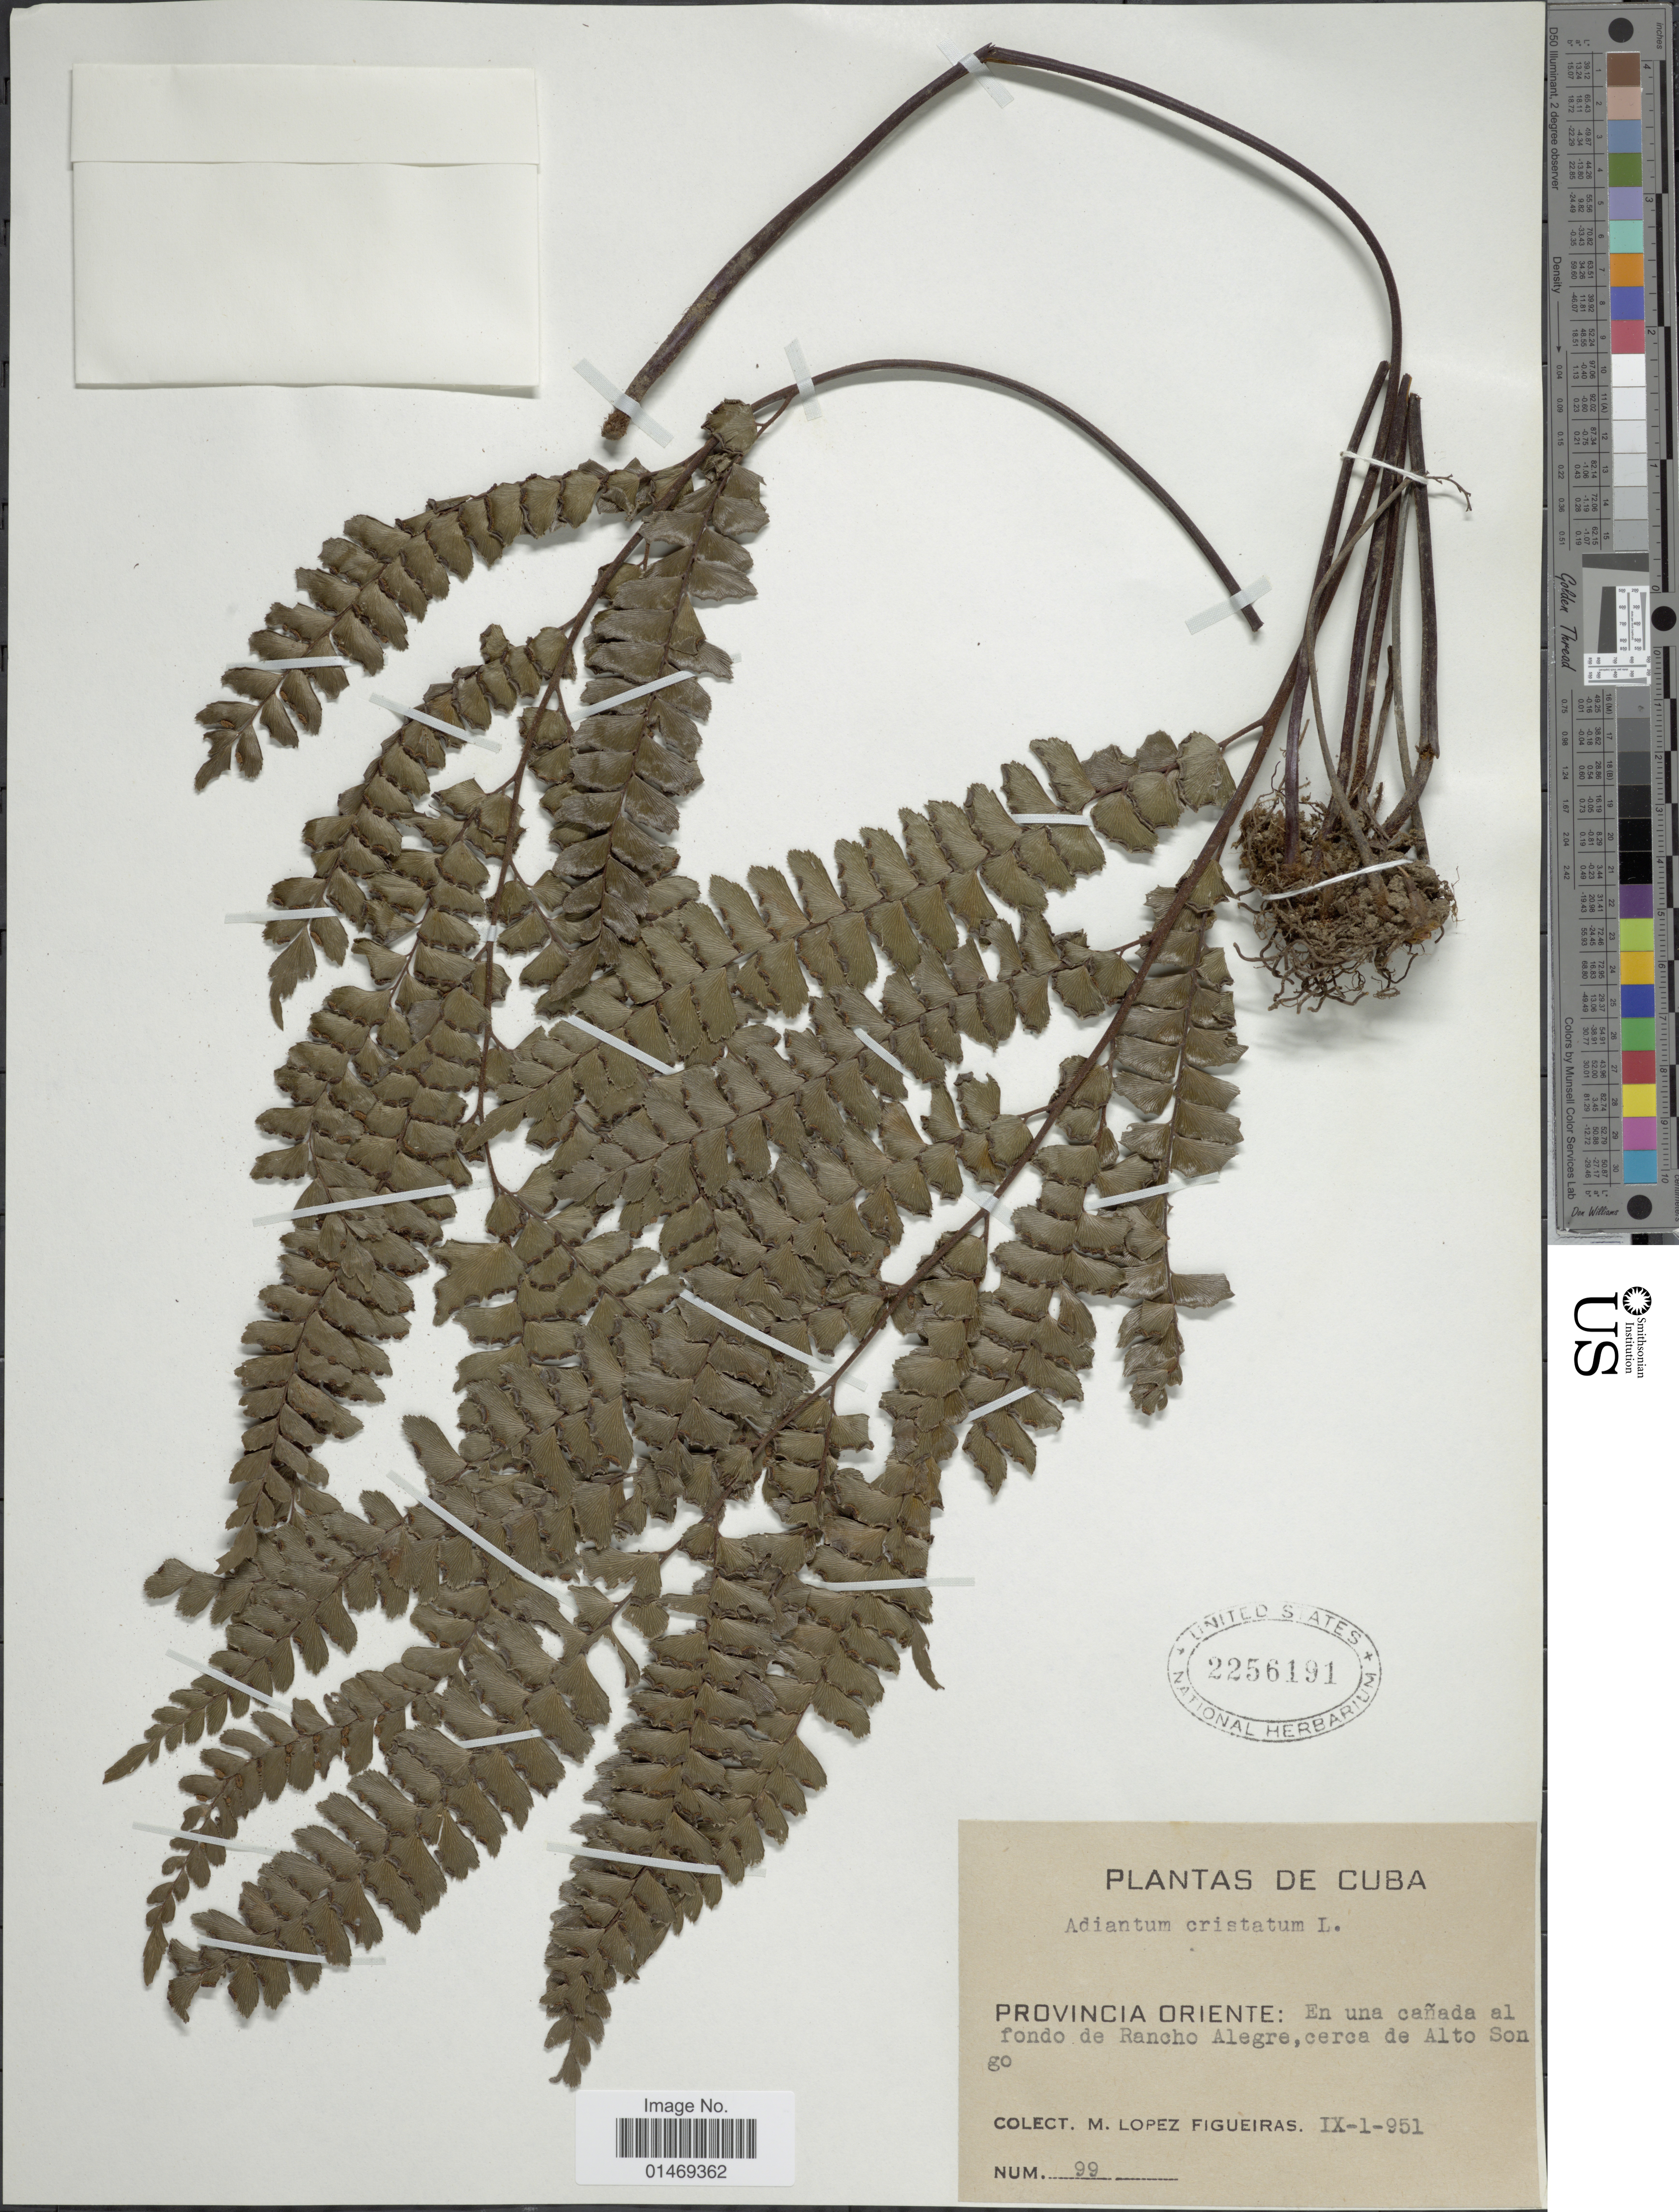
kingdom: Plantae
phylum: Tracheophyta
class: Polypodiopsida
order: Polypodiales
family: Pteridaceae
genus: Adiantum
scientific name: Adiantum pyramidale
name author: (L.) Willd.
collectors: M. López Figueiras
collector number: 99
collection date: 1951-10-09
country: Cuba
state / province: Oriente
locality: En Una canada al fondo de Rancho Alegre, cerca de Alto son go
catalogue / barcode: US 2256191